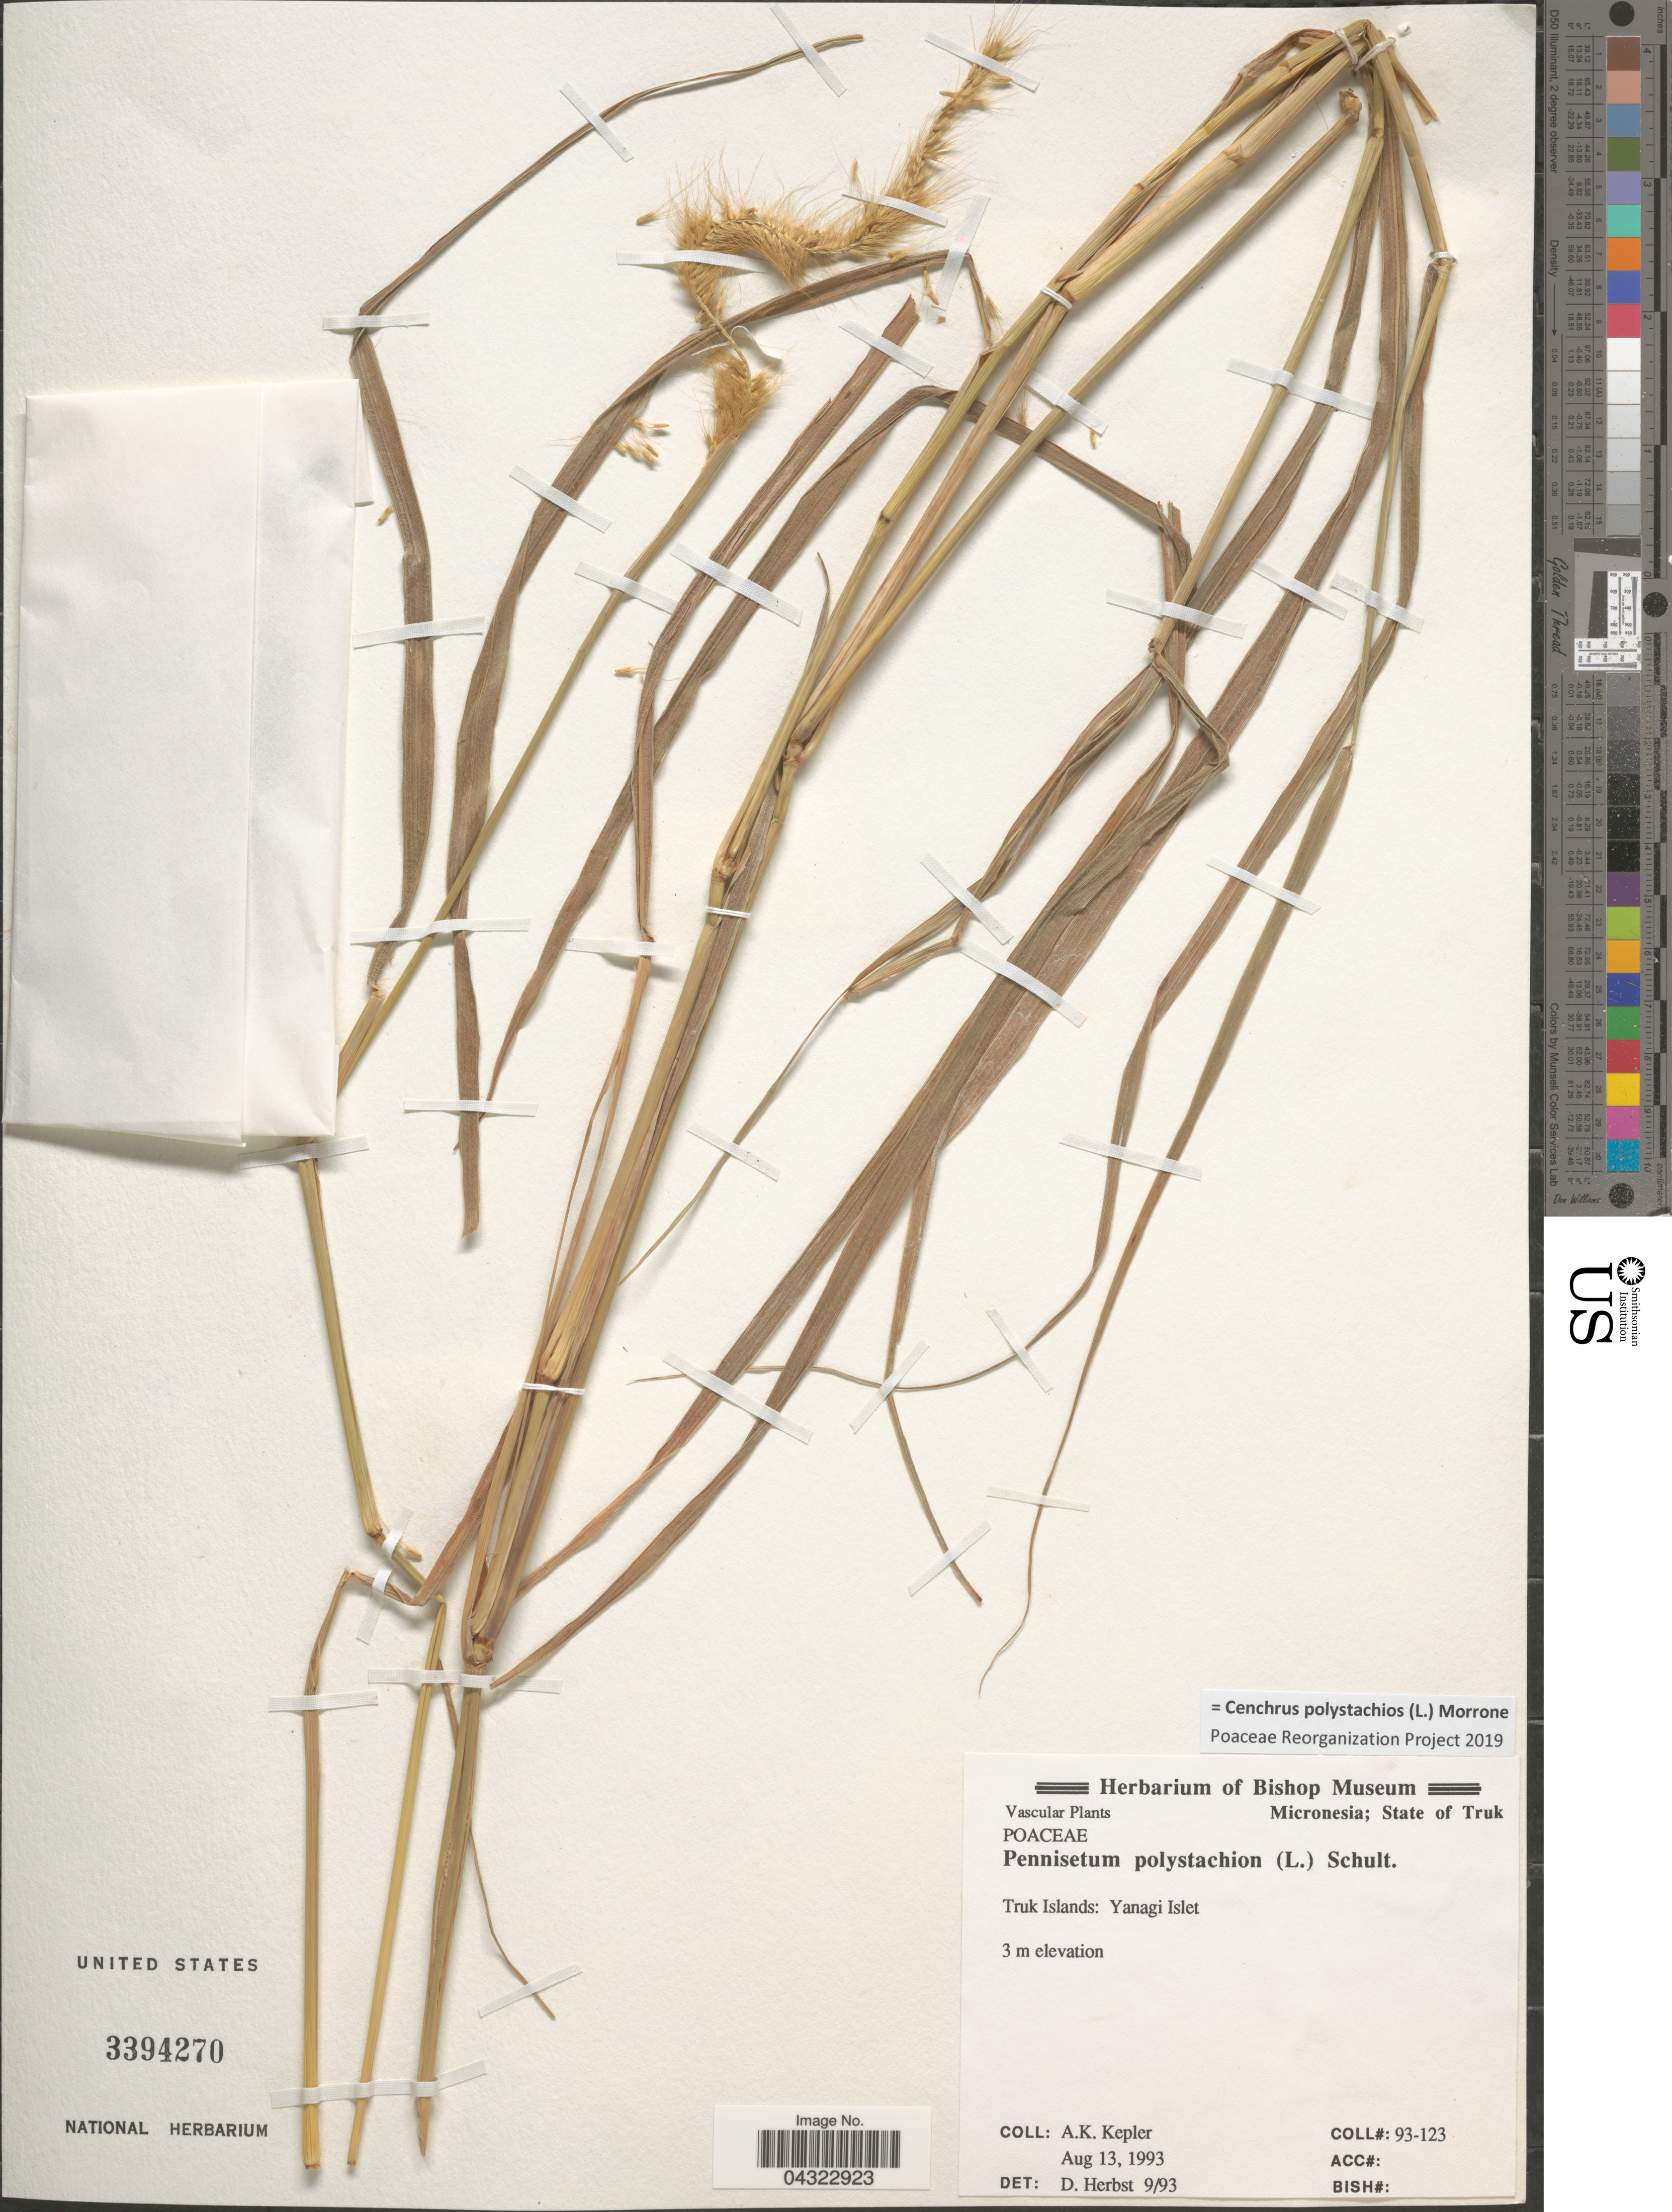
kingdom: Plantae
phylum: Tracheophyta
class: Liliopsida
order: Poales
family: Poaceae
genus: Cenchrus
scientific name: Cenchrus polystachios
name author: (L.) Morrone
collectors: A. K. Kepler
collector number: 93-123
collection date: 1993-08-13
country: Micronesia, Federated States of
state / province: Truk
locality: Truk Islands: Yanagi Islet.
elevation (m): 3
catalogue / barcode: US 3394270